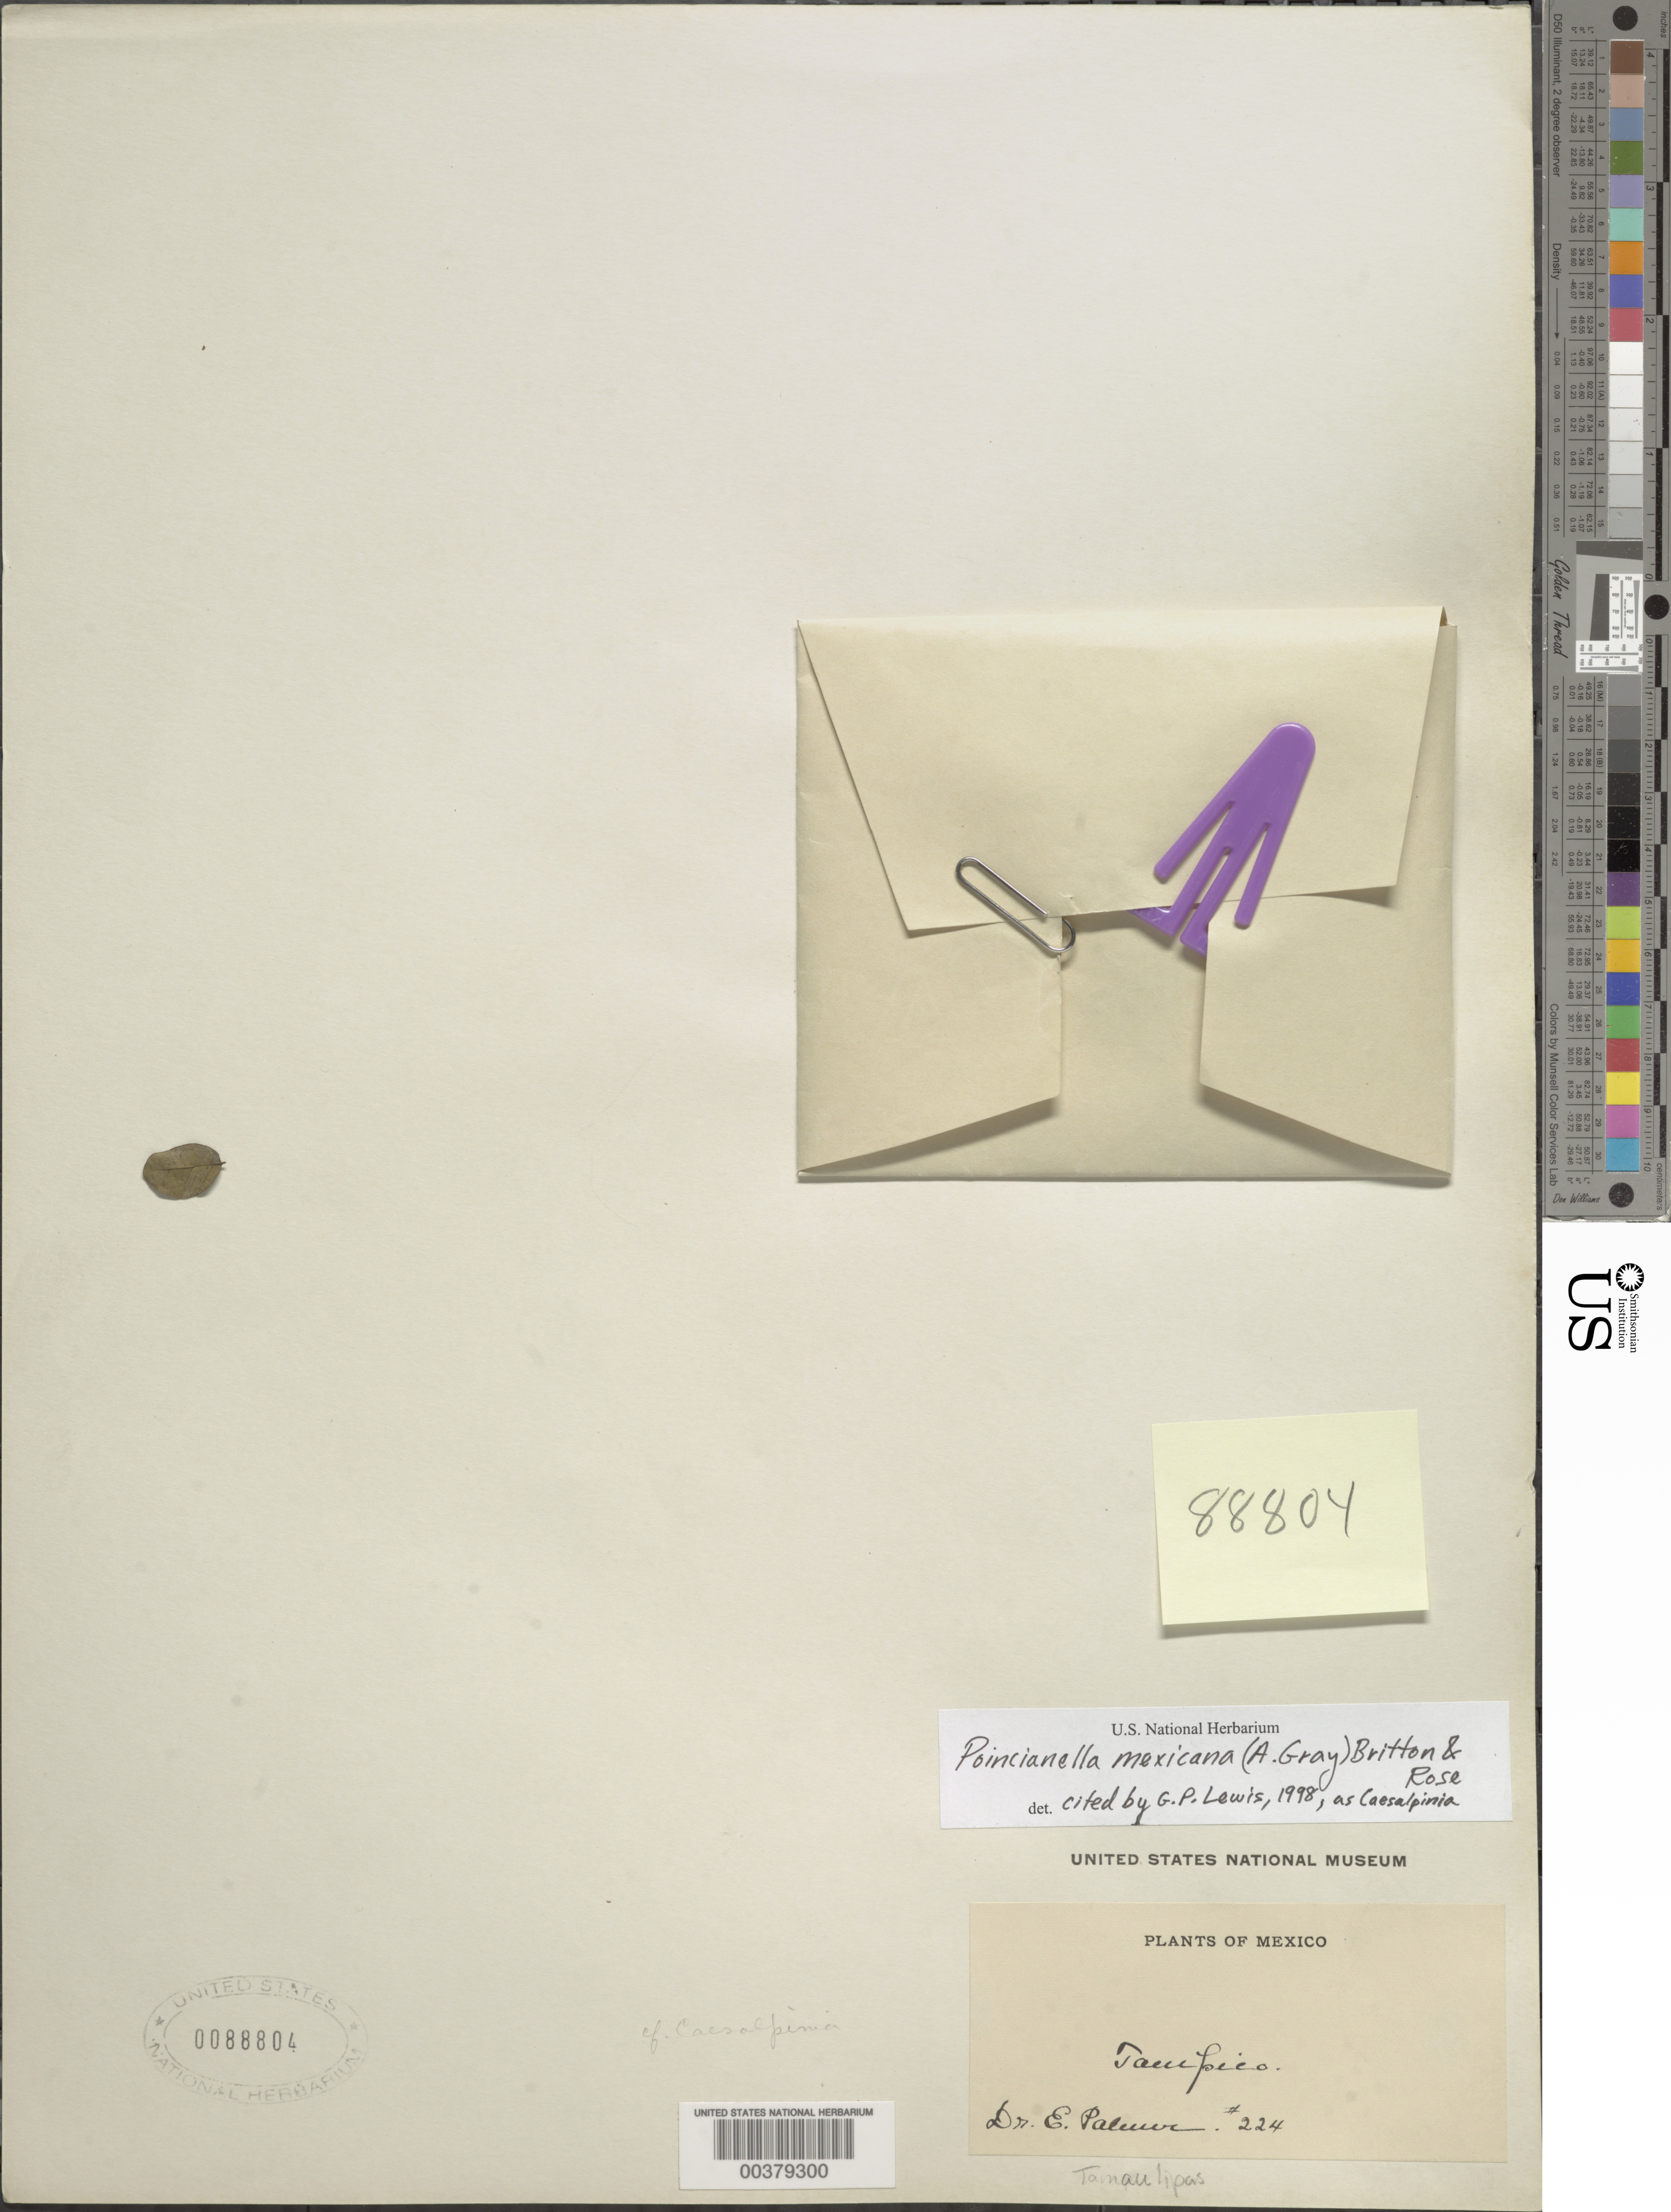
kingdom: Plantae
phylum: Tracheophyta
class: Magnoliopsida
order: Fabales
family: Fabaceae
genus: Erythrostemon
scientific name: Erythrostemon mexicanus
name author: (Rose) Gagnon & G.P. Lewis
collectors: E. Palmer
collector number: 224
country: Mexico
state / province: Tamaulipas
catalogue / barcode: US 88804